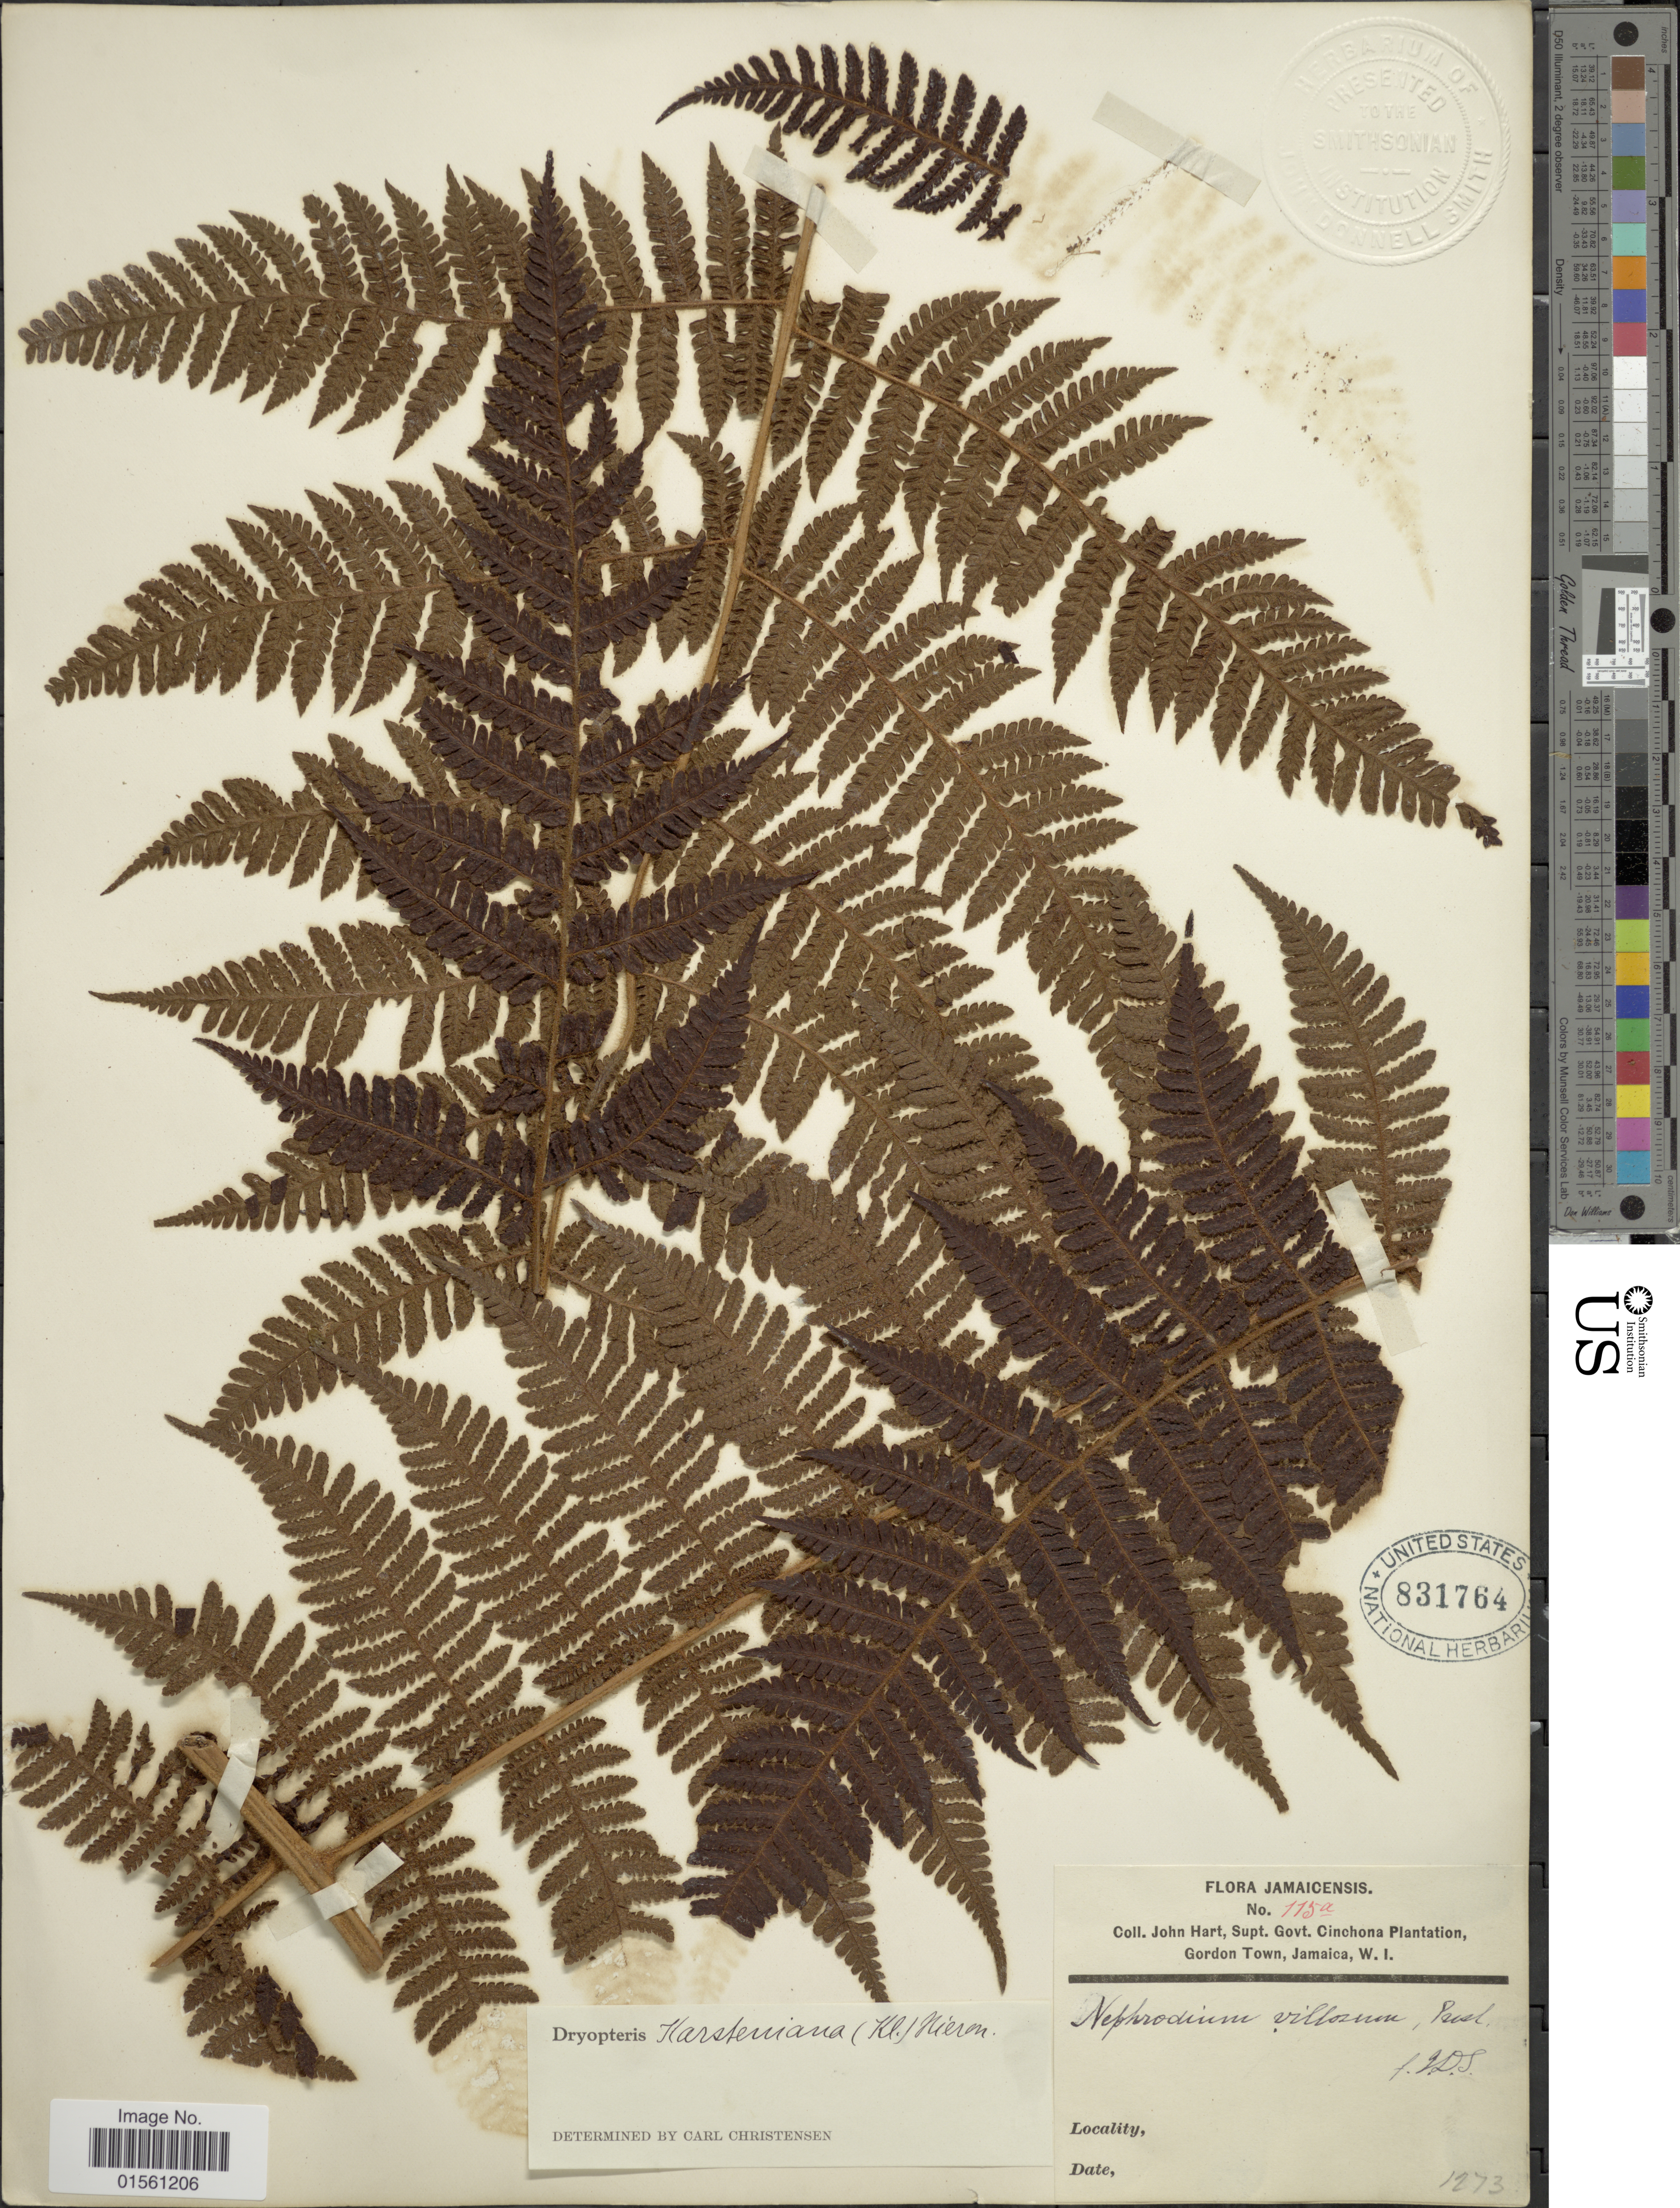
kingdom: Plantae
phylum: Tracheophyta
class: Polypodiopsida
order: Polypodiales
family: Dryopteridaceae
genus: Megalastrum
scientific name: Megalastrum pulverulentum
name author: (Poir.) A.R. Sm. & R.C. Moran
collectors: J. H. Hart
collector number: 115a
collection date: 1973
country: Jamaica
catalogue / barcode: US 831764